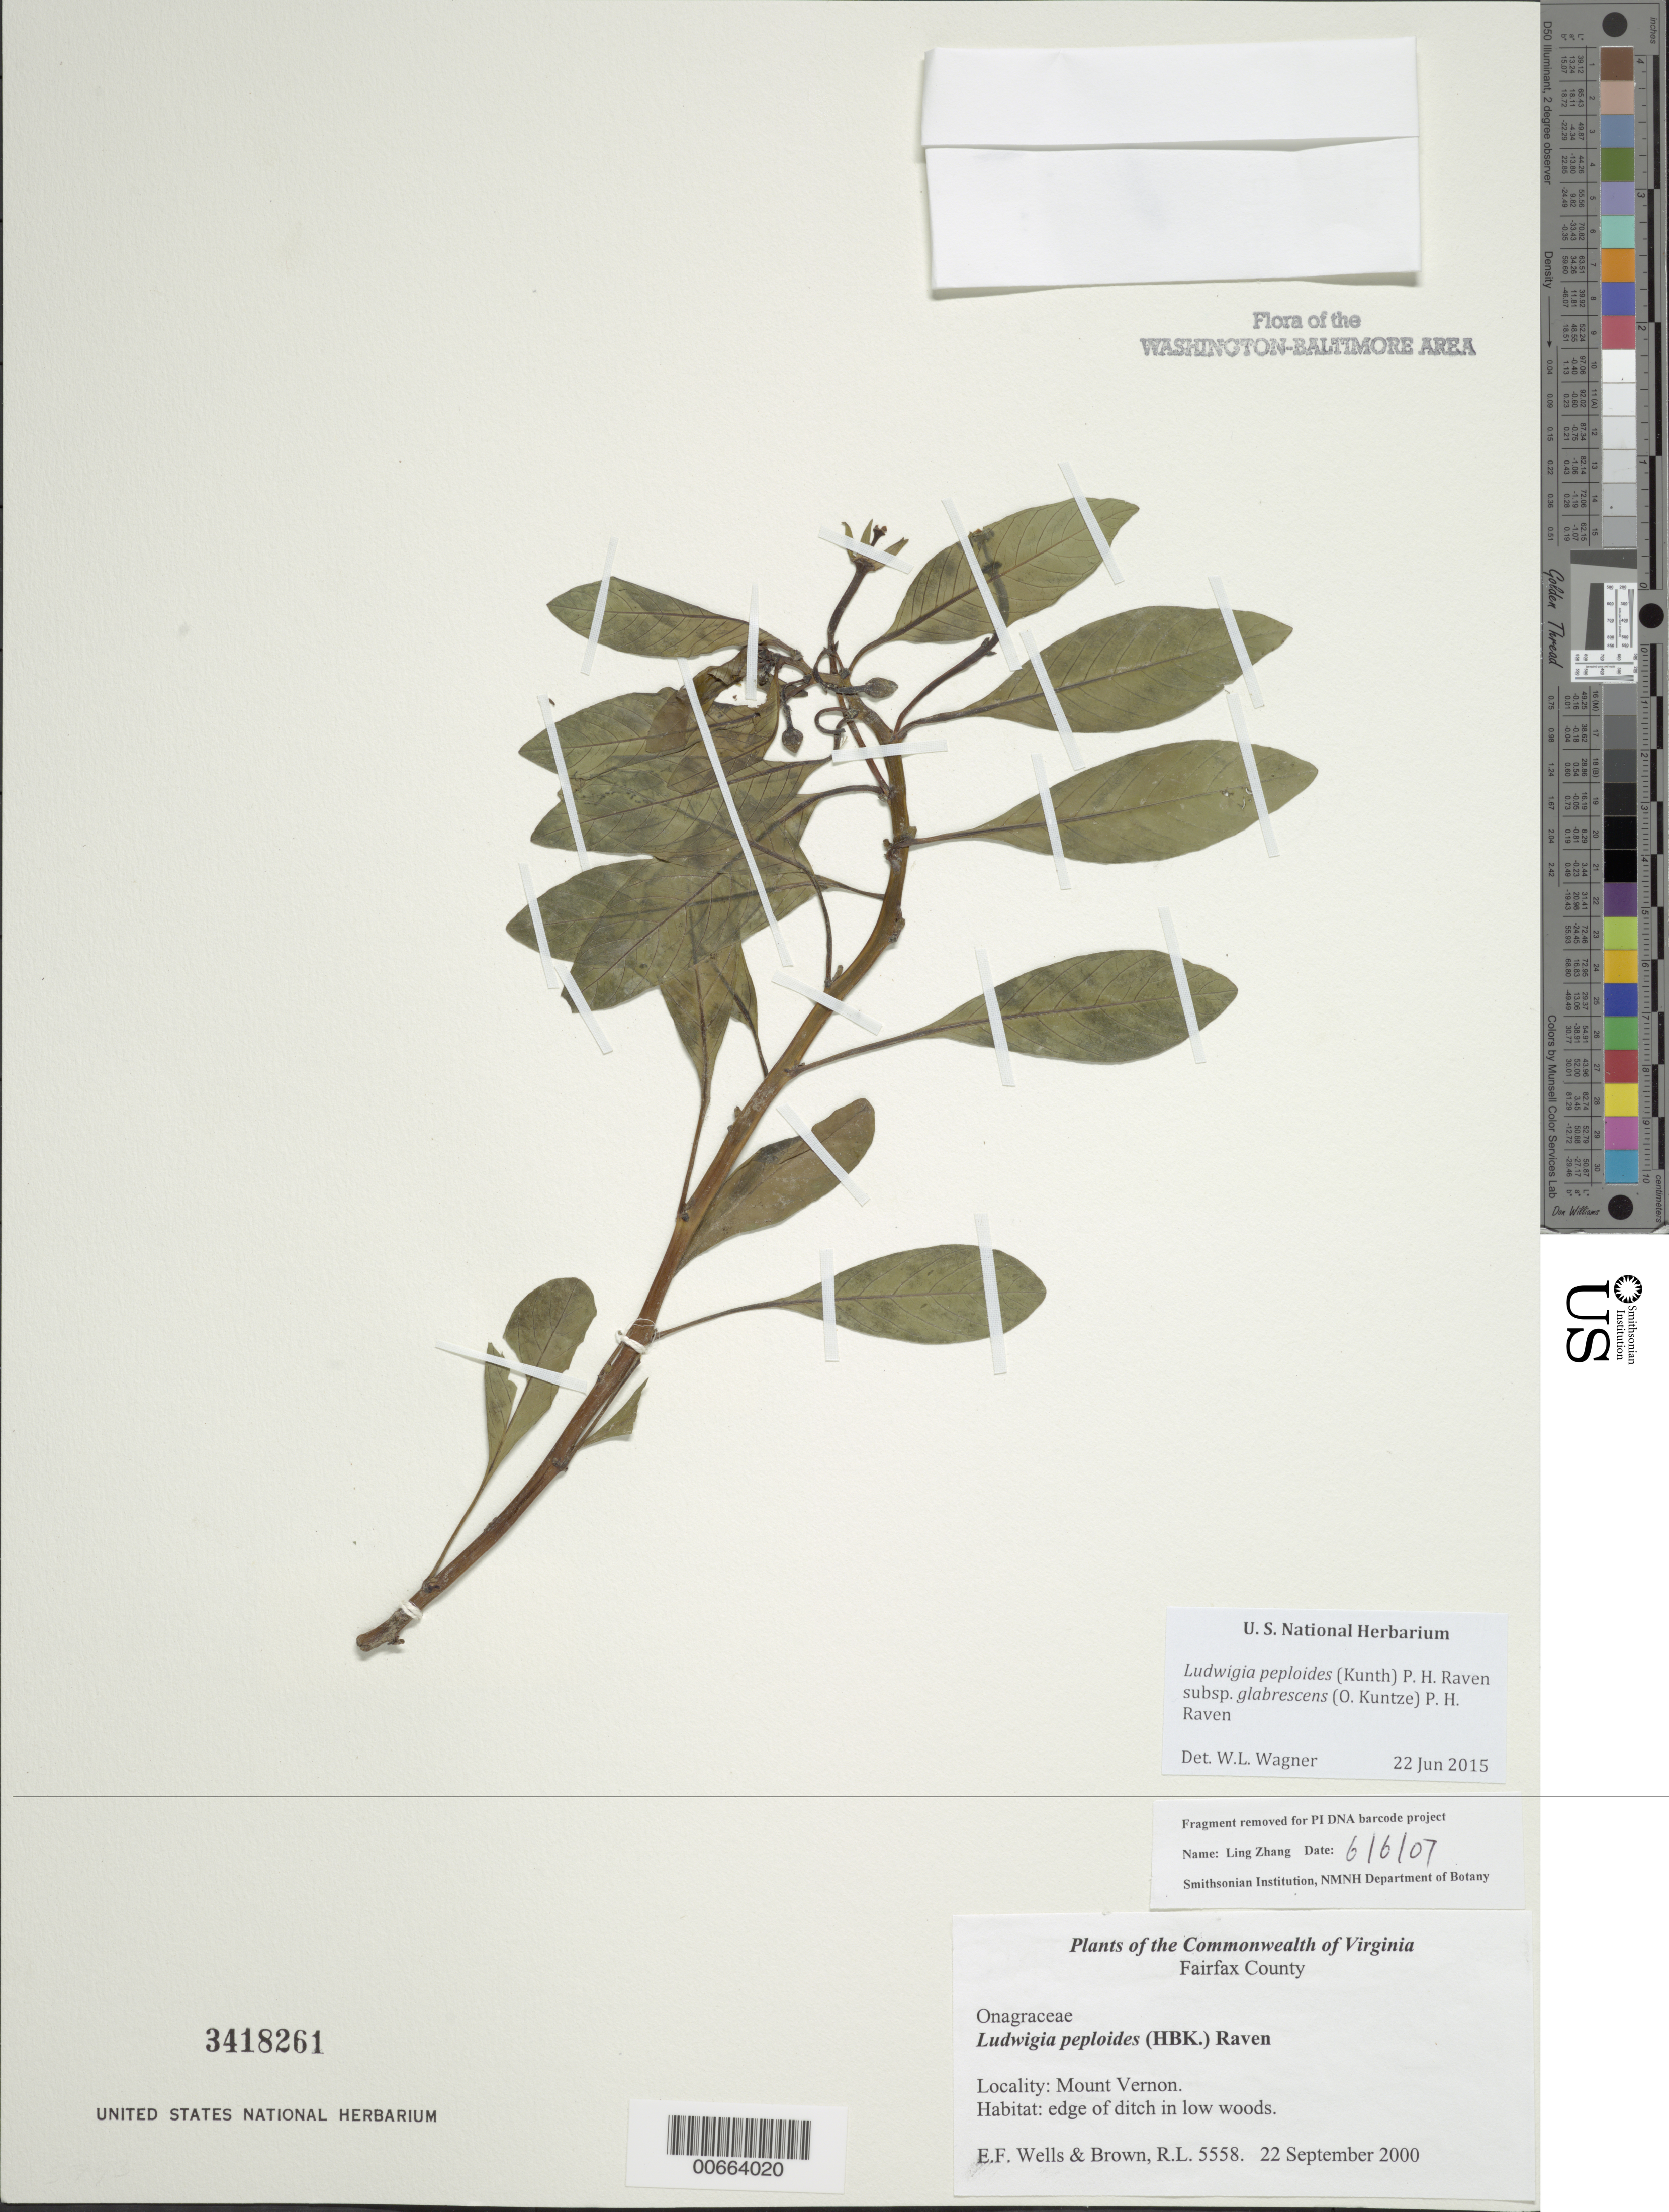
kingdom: Plantae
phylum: Tracheophyta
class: Magnoliopsida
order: Myrtales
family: Onagraceae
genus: Ludwigia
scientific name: Ludwigia peploides subsp. glabrescens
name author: (Kuntze) P.H. Raven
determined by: Wagner, W. L., (BOT), Smithsonian Institution - National Museum of Natural History (UNITED STATES)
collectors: E. F. Wells & R. L. Brown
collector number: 5558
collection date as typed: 22 Sep 2000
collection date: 2000-09-22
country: United States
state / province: Virginia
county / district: Fairfax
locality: Mount Vernon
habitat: Edge of ditch in low woods.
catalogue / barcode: US 3418261